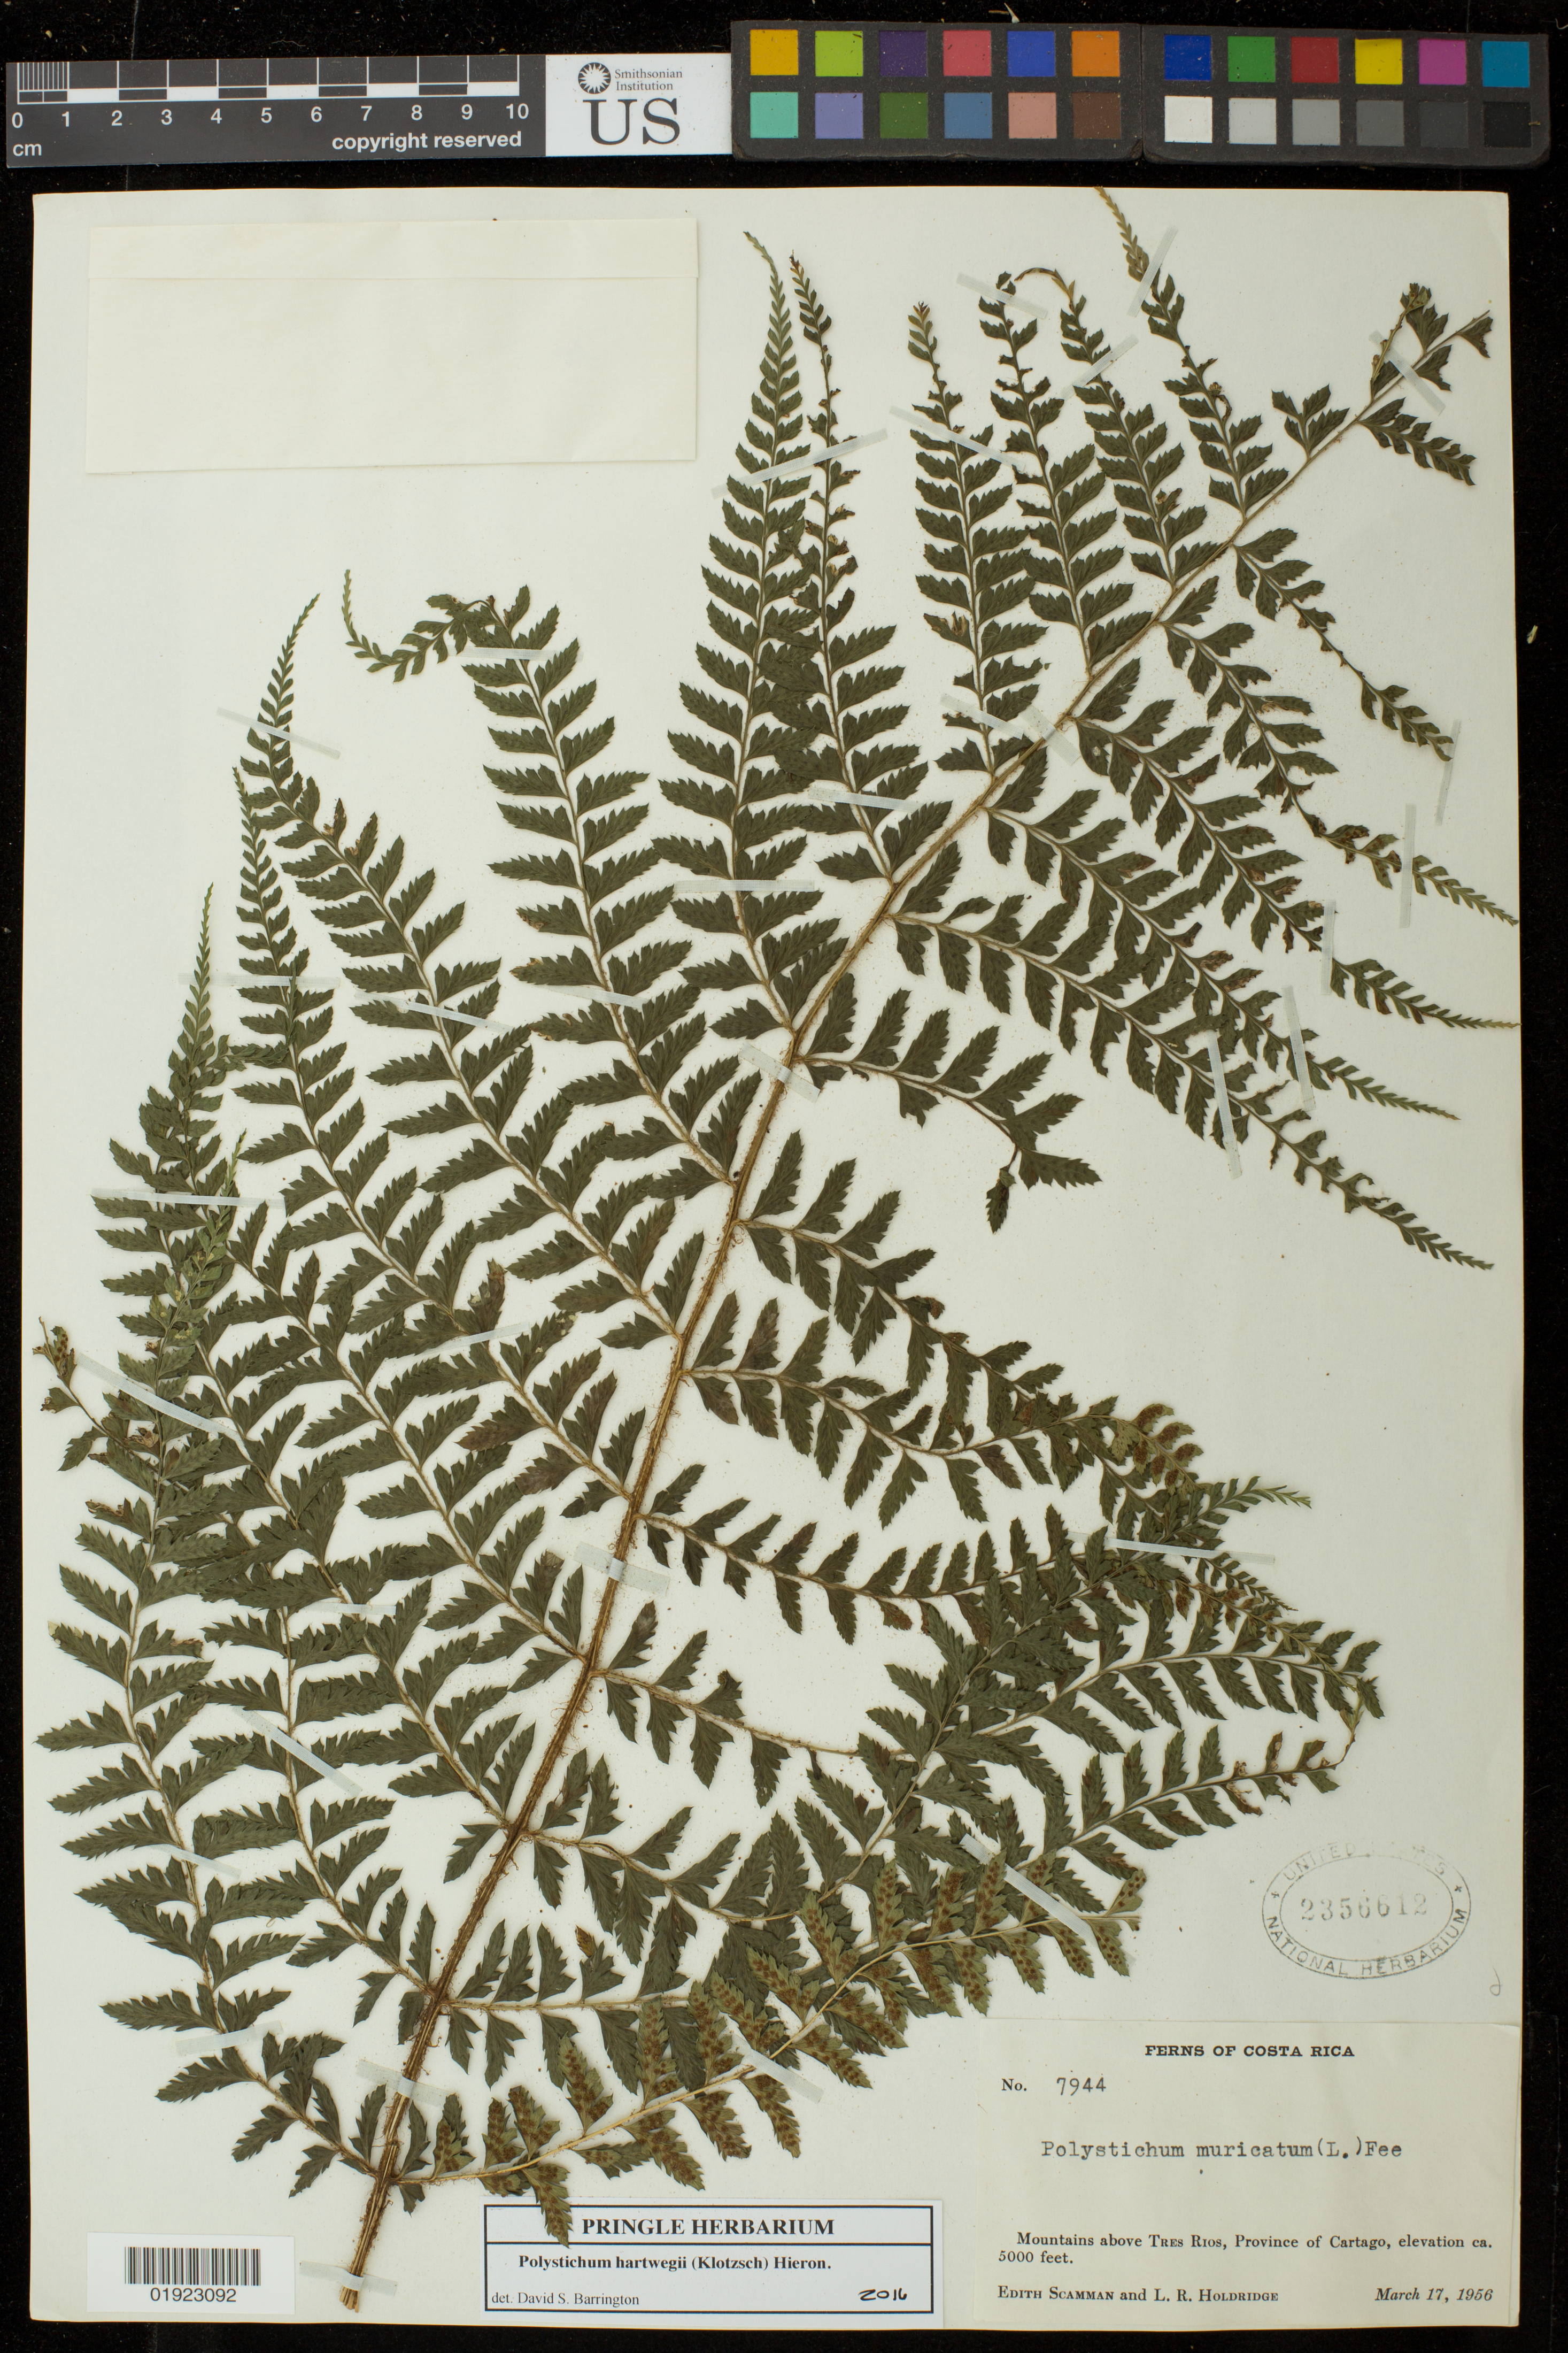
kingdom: Plantae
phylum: Tracheophyta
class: Polypodiopsida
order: Polypodiales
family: Dryopteridaceae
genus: Polystichum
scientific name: Polystichum hartwegii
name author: (Klotzsch) Hieron.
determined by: Barrington, D. S., Curator (VT), University of Vermont (UNITED STATES)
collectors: E. Scamman & L. Holdridge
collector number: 7944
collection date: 1956-03-17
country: Costa Rica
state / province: Cartago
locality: Mountains above Tres Rios.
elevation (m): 1524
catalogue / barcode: US 2356612